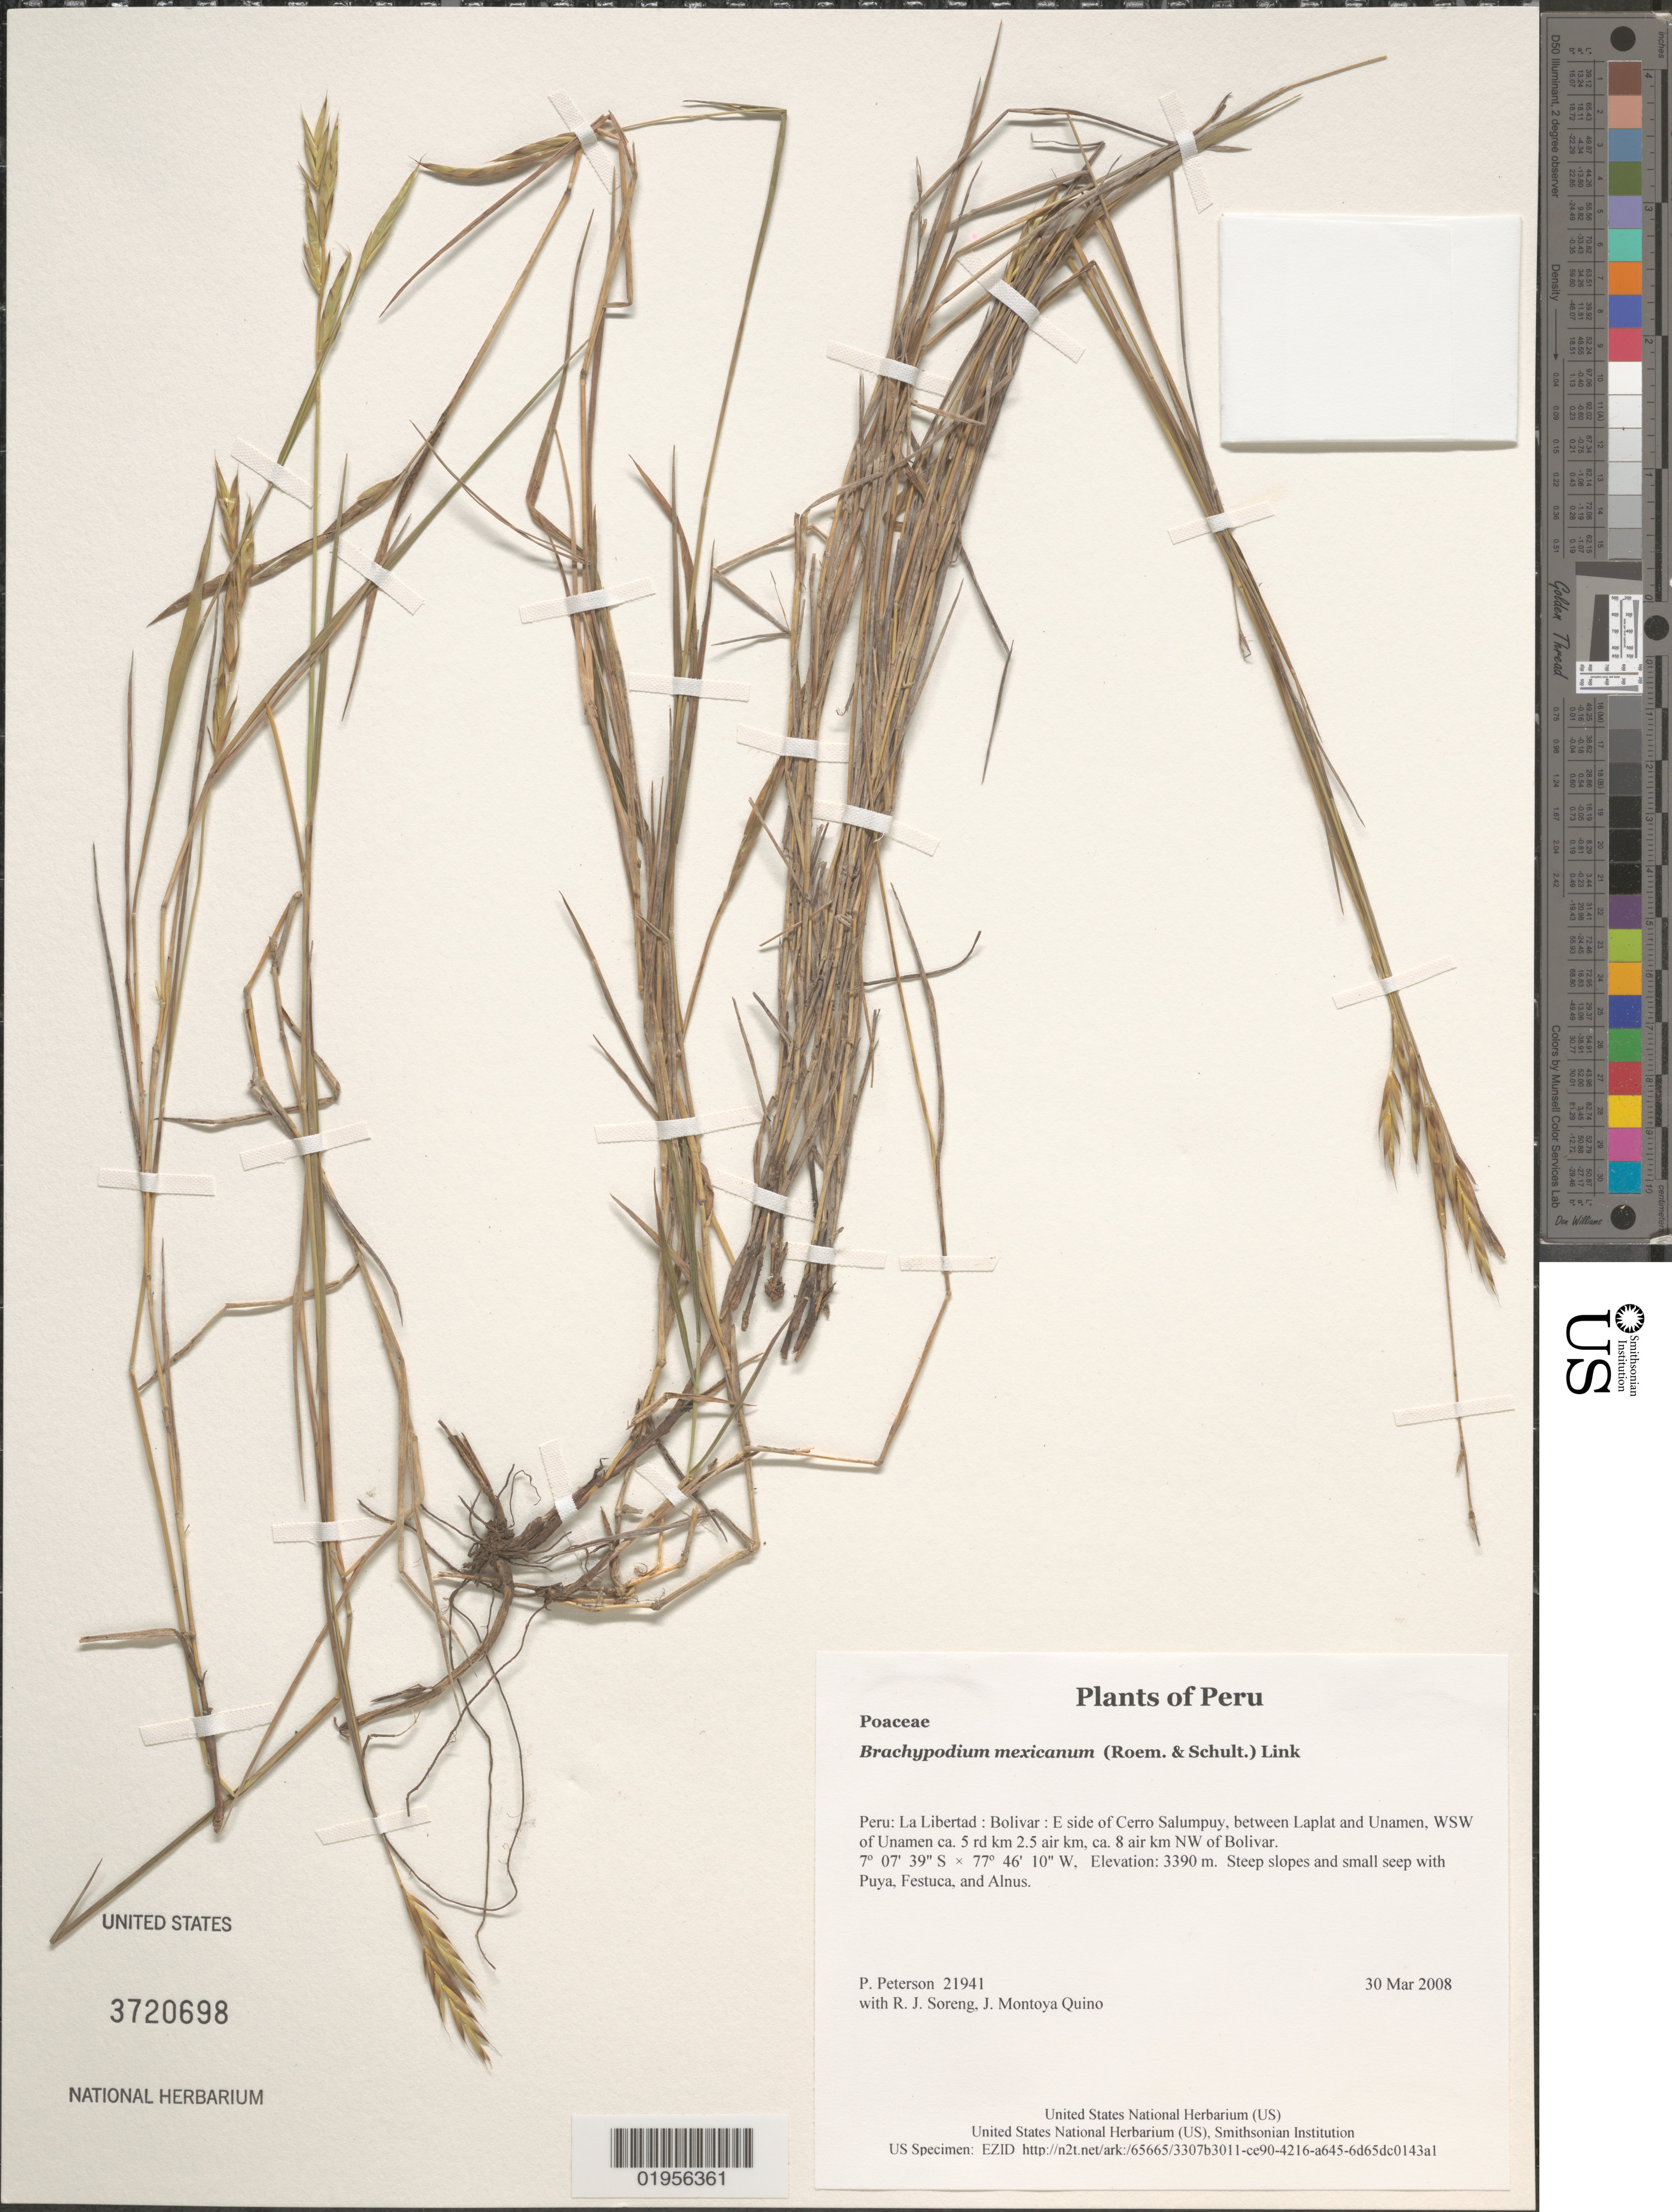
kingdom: Plantae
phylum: Tracheophyta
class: Liliopsida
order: Poales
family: Poaceae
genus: Brachypodium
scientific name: Brachypodium mexicanum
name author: (Roem. & Schult.) Link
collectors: P. M. Peterson, R. J. Soreng & J. Montoya Quino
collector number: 21941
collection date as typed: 30 Mar 2008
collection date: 2008-03-30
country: Peru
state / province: La Libertad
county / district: Bolívar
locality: E side of Cerro Salumpuy, between Laplat and Unamen, WSW of Unamen ca. 5 rd km 2.5 air km, ca. 8 air km NW of Bolivar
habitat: Steep slopes and small seep with Puya, Festuca, and Alnus.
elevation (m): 3390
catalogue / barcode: US 3720698